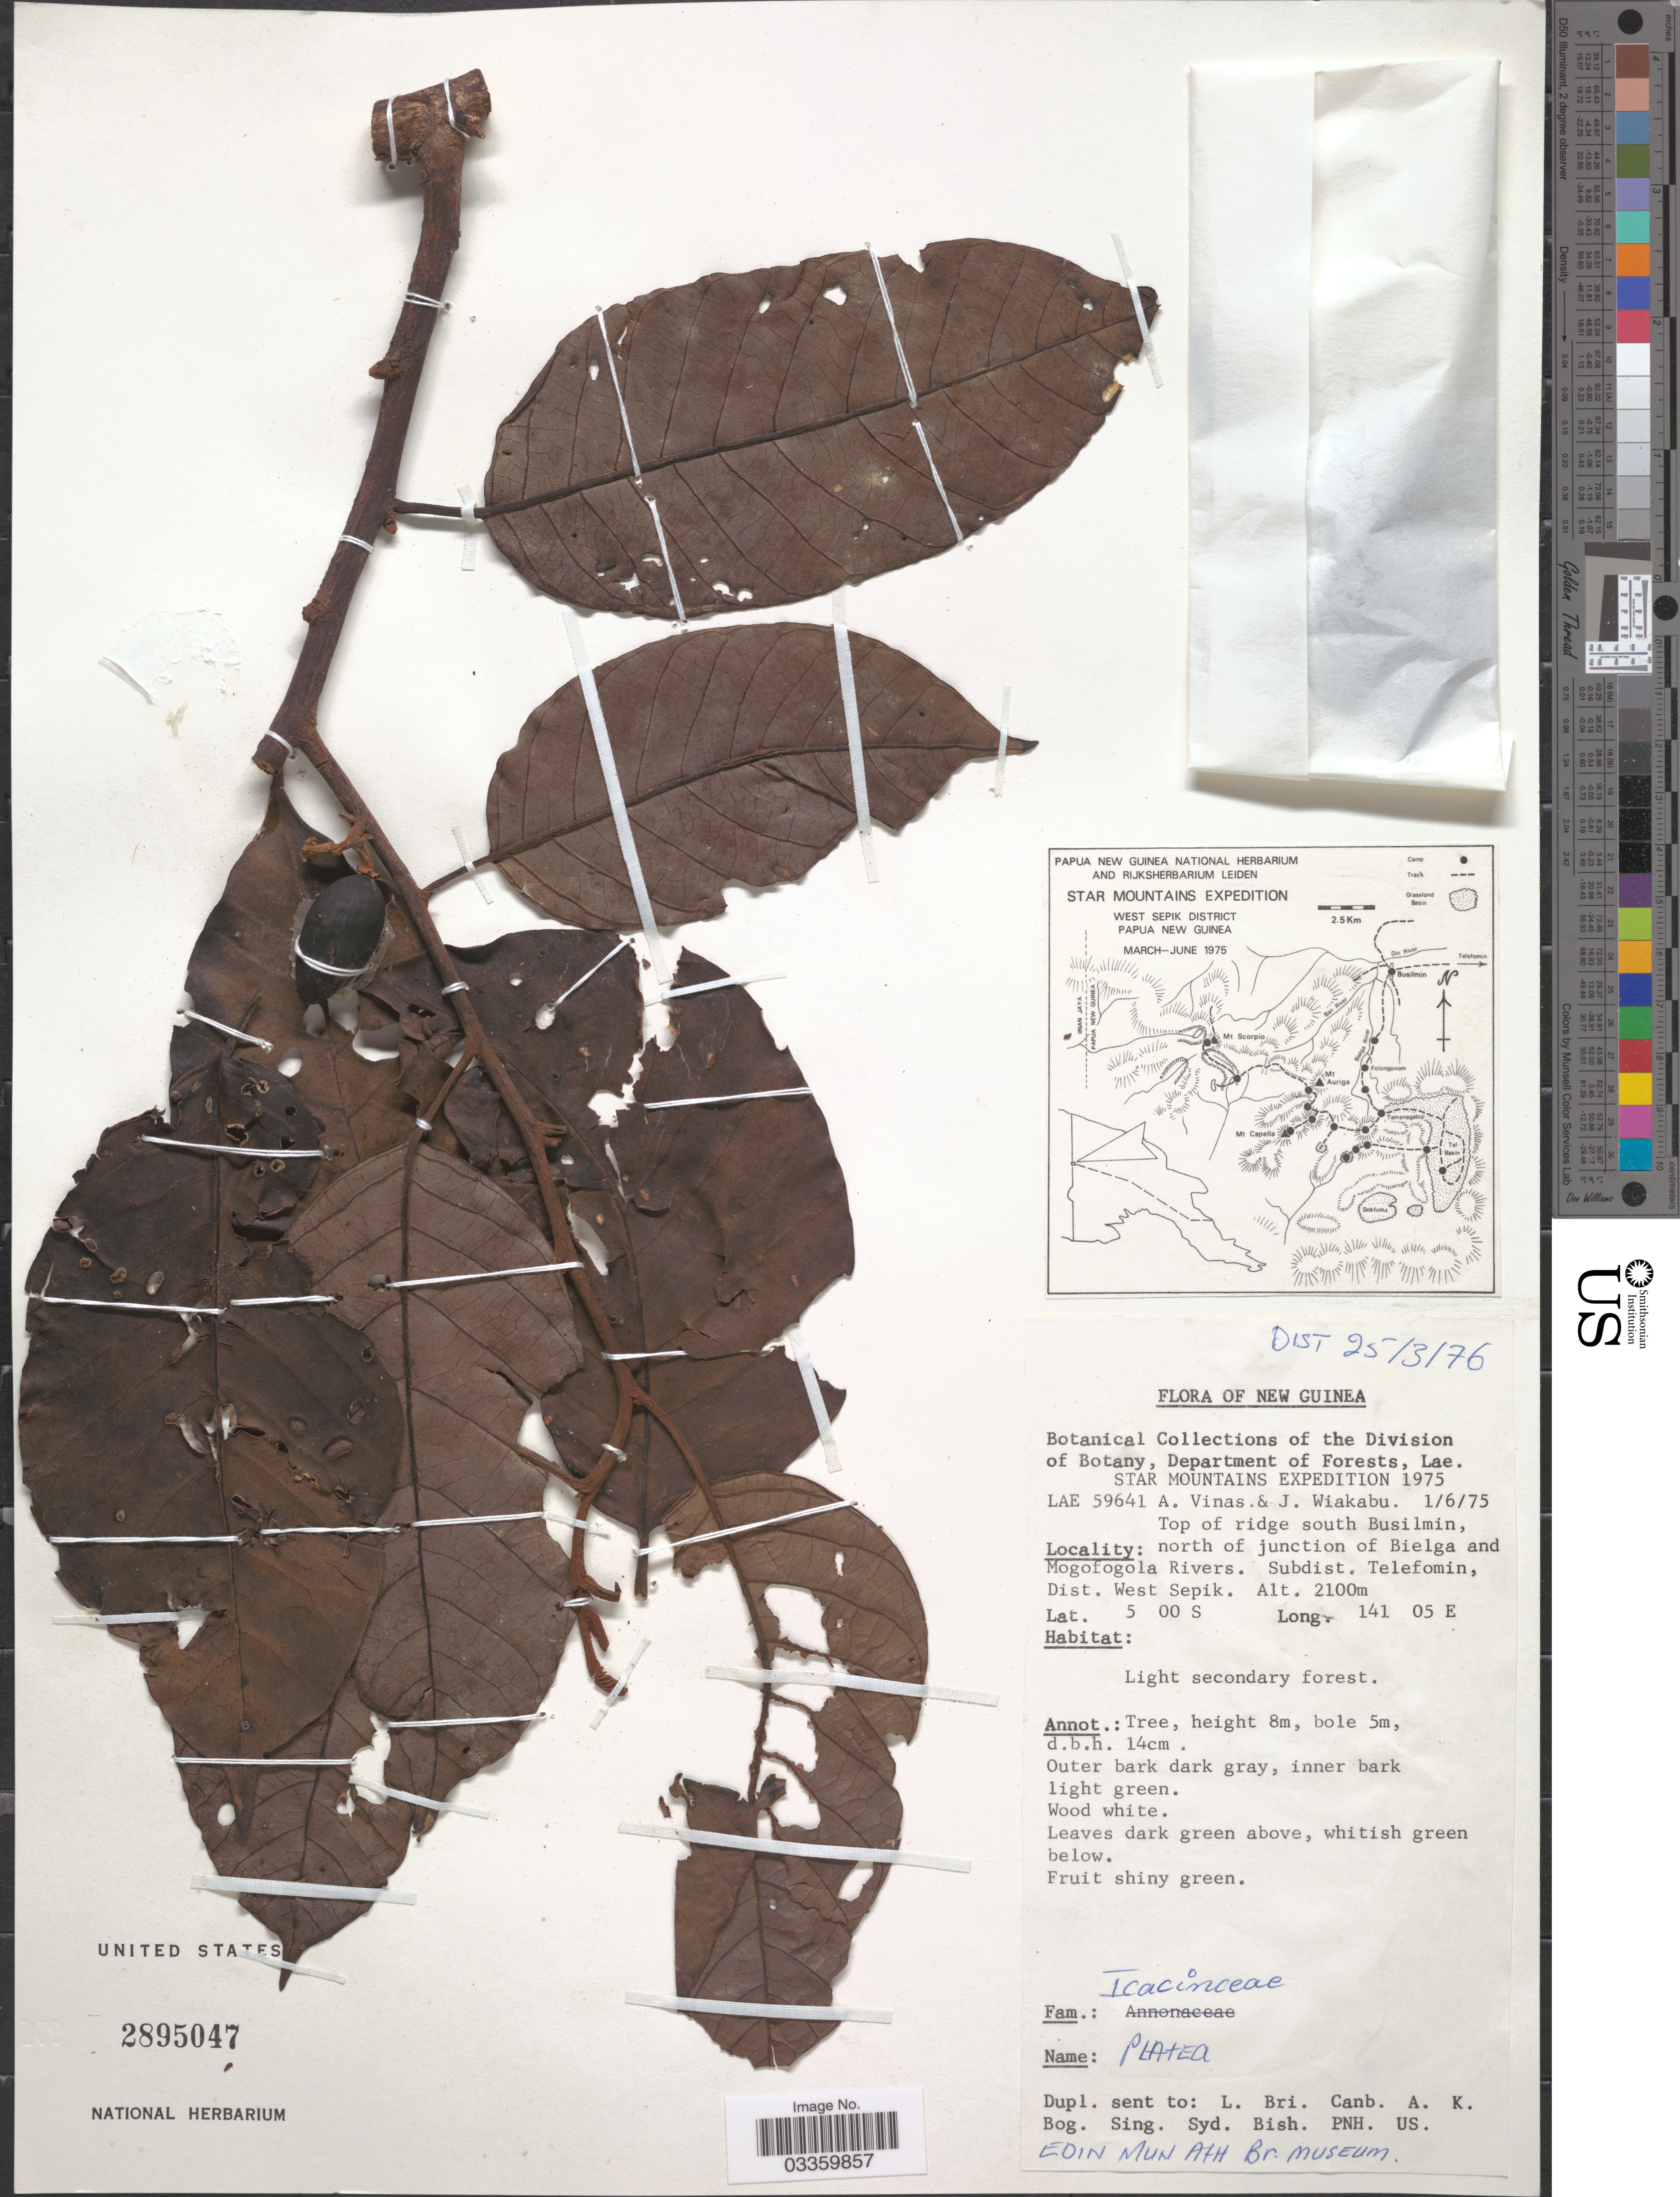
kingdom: Plantae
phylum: Tracheophyta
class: Magnoliopsida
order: Metteniusales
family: Metteniusaceae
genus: Platea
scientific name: Platea sp.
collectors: A. Vinas & J. Wiakabu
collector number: LAE 59641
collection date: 1975-06-01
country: Papua New Guinea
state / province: Sandaun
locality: New Guinea. Top of ridge south Busilmin, north of junction of Bielga and Mogofogola Rivers. Subdist. Telefomin, Dist. West Sepik.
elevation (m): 2100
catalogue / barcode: US 2895047